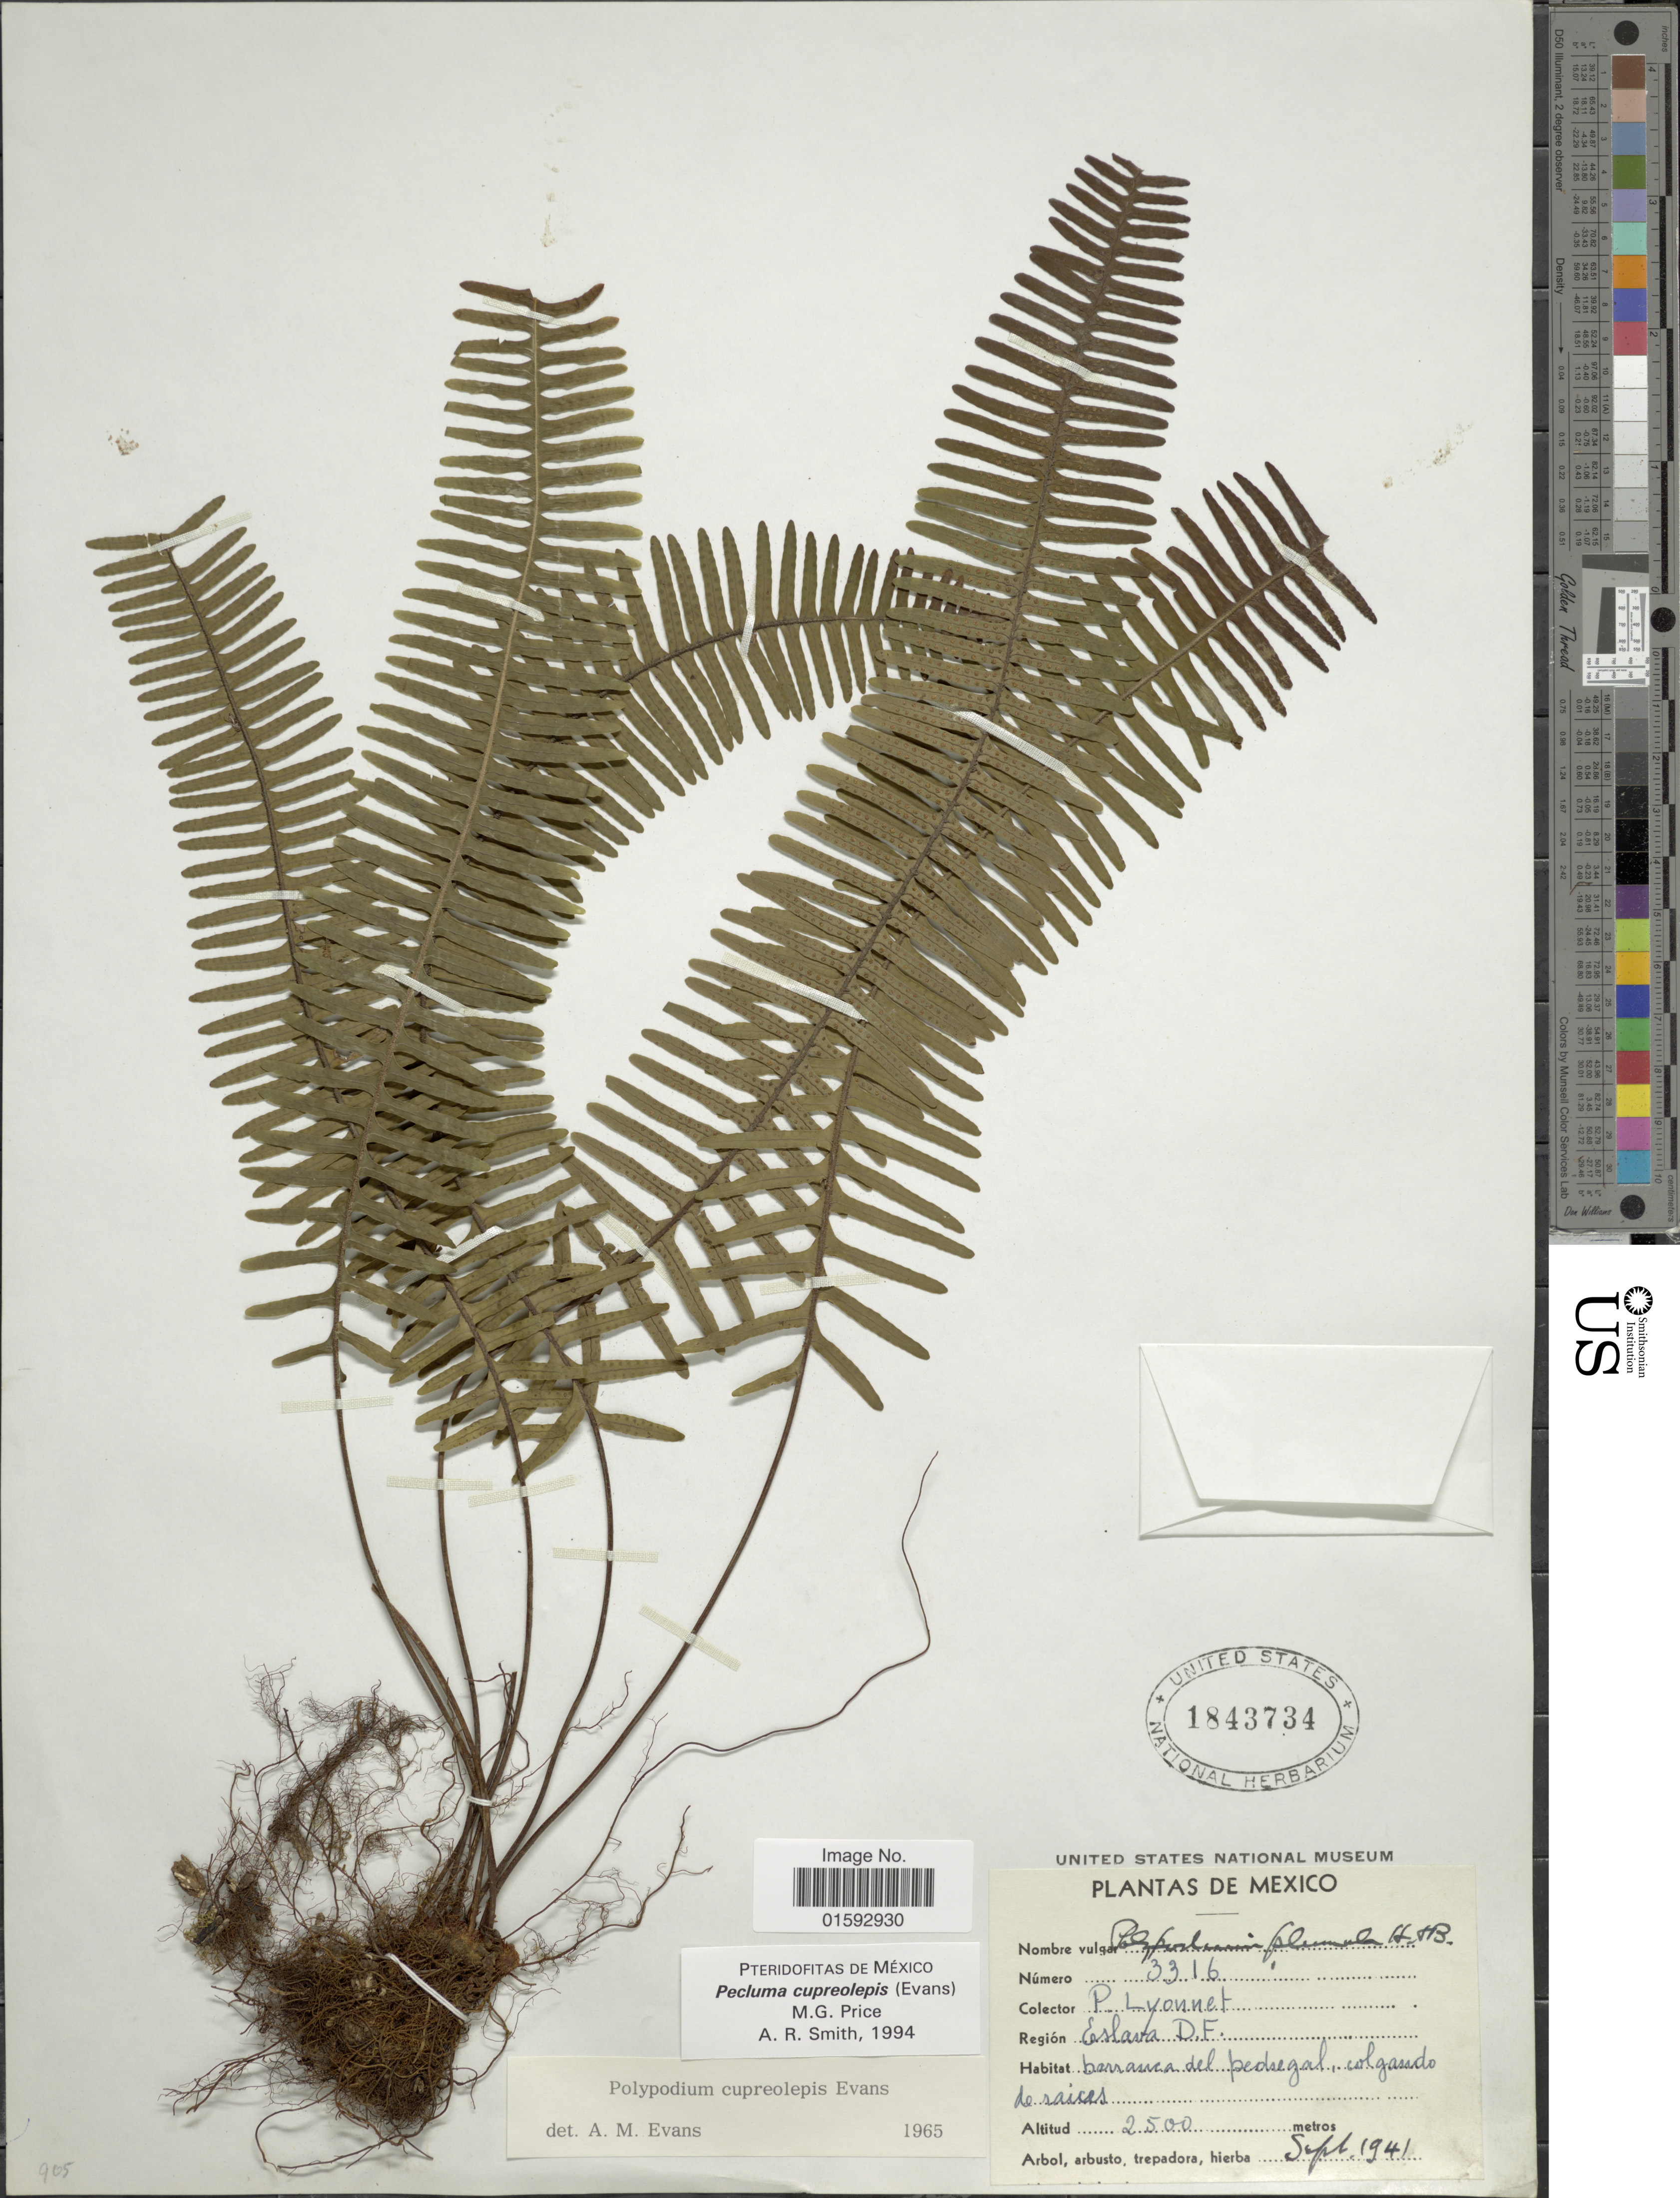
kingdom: Plantae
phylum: Tracheophyta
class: Polypodiopsida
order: Polypodiales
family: Polypodiaceae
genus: Pecluma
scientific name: Pecluma cupreolepis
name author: (A.M. Evans) M.G. Price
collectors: P. Lyonnet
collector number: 3316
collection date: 1941-09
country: Mexico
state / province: Distrito Federal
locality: Enslava D.F. Barranca del pedregal, colgando de raices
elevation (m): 2500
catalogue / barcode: US 1843734